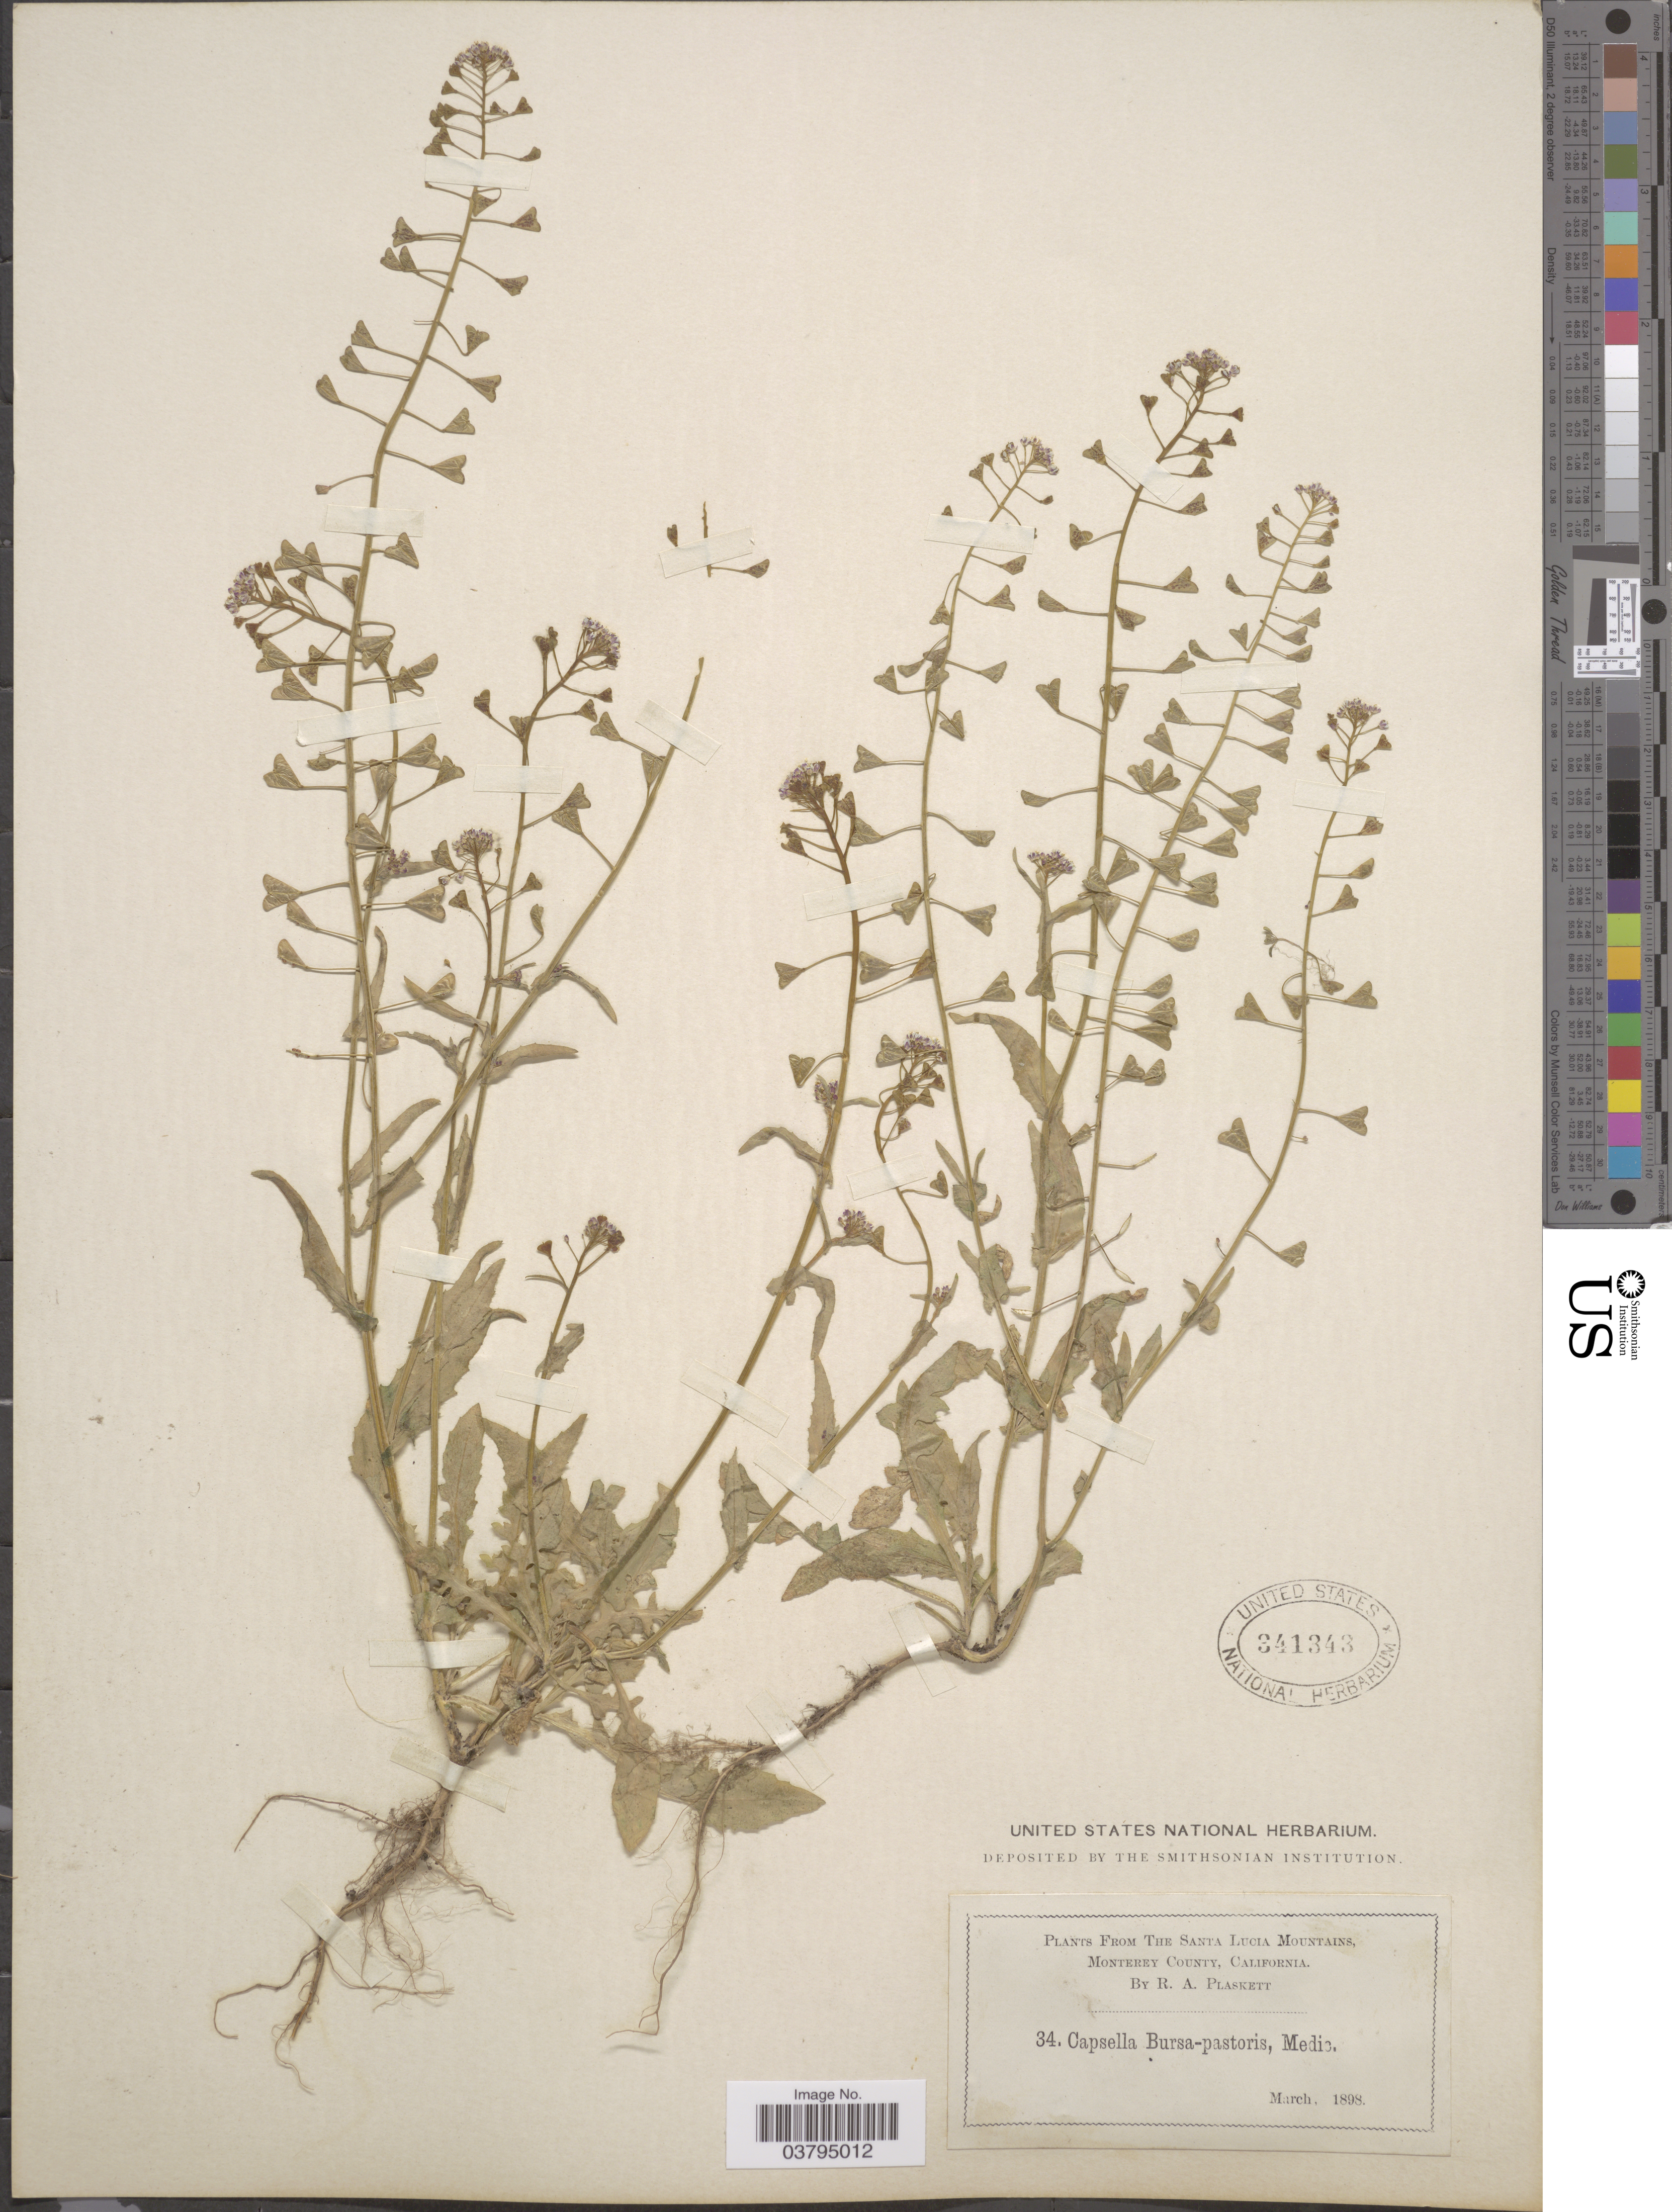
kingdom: Plantae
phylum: Tracheophyta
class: Magnoliopsida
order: Brassicales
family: Brassicaceae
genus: Capsella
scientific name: Capsella bursa-pastoris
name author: (L.) Medik.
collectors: R. Plaskett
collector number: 34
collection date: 1898-03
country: United States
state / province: California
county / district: Monterey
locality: The Santa Lucia Mountains, Monterey County.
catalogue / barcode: US 341343